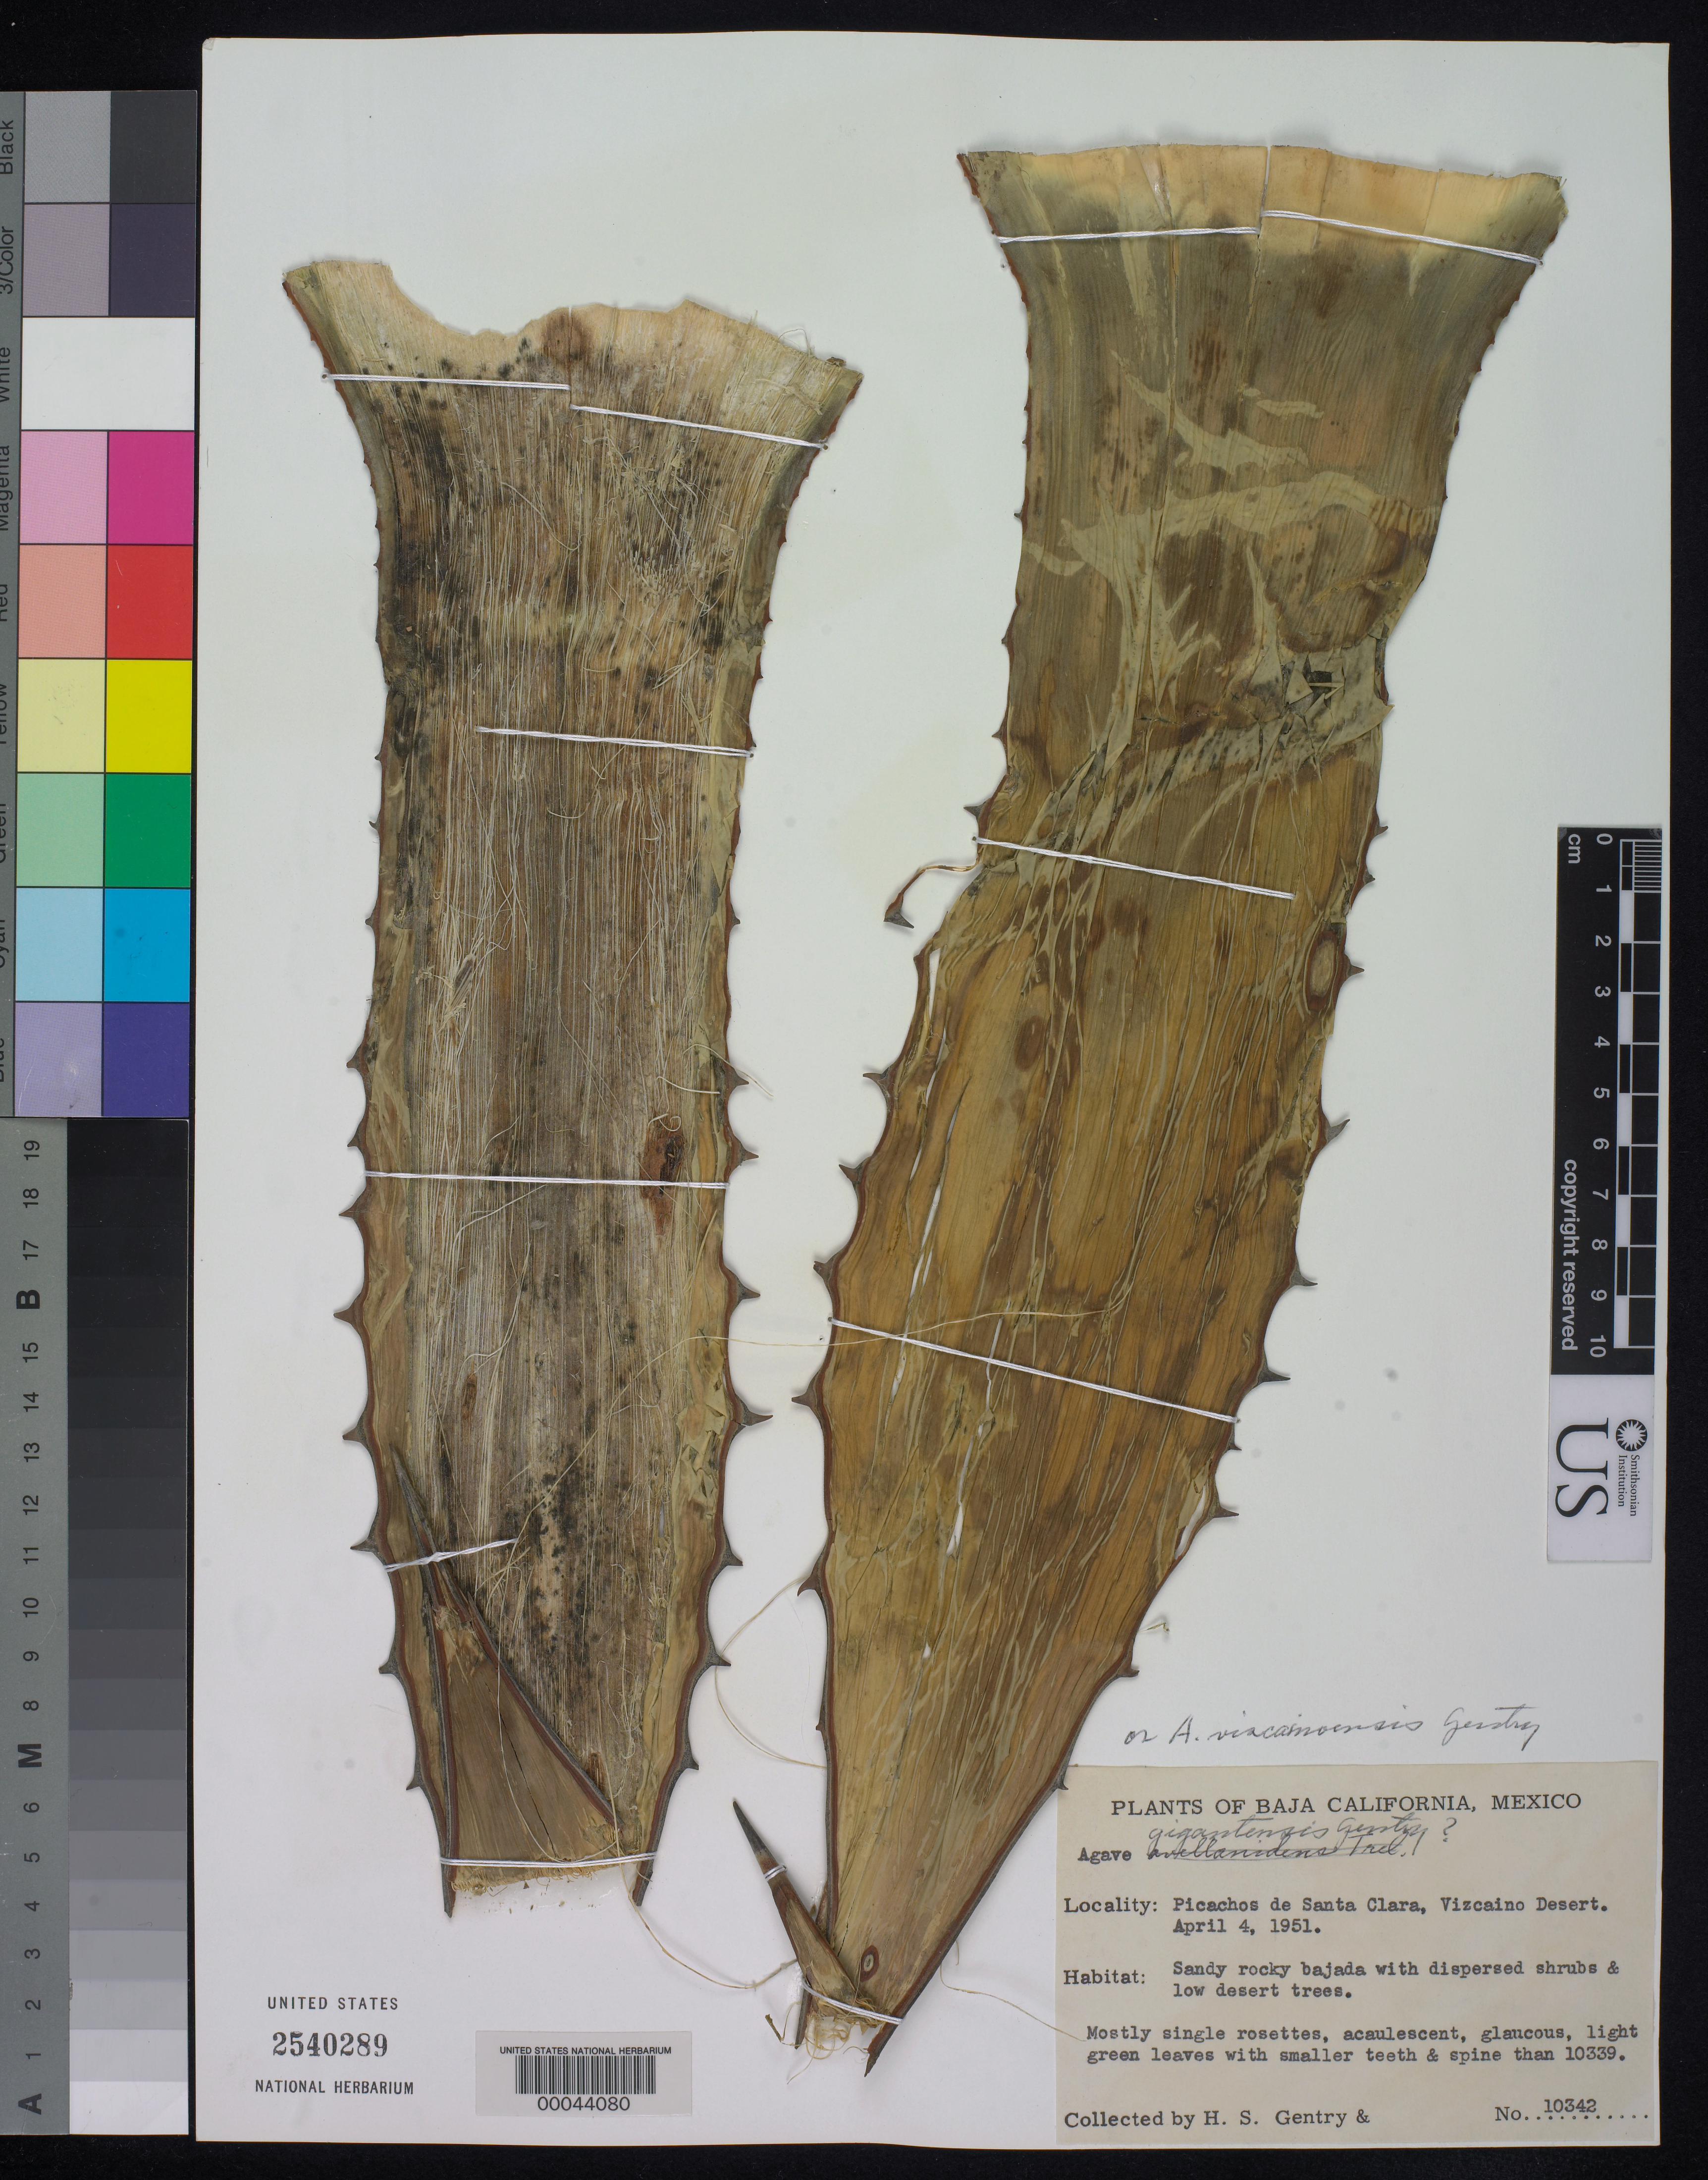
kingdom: Plantae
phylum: Tracheophyta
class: Liliopsida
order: Asparagales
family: Asparagaceae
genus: Agave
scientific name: Agave gigantensis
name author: Gentry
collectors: H. S. Gentry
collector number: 10342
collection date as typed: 04 Apr 1951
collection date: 1951-04-04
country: Mexico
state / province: Baja California Sur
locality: Picachos de Santa Clara, Vizcaino Desert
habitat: Sandy rocky bajada w/dispersed shrubs & low desert trees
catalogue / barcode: US 2540289